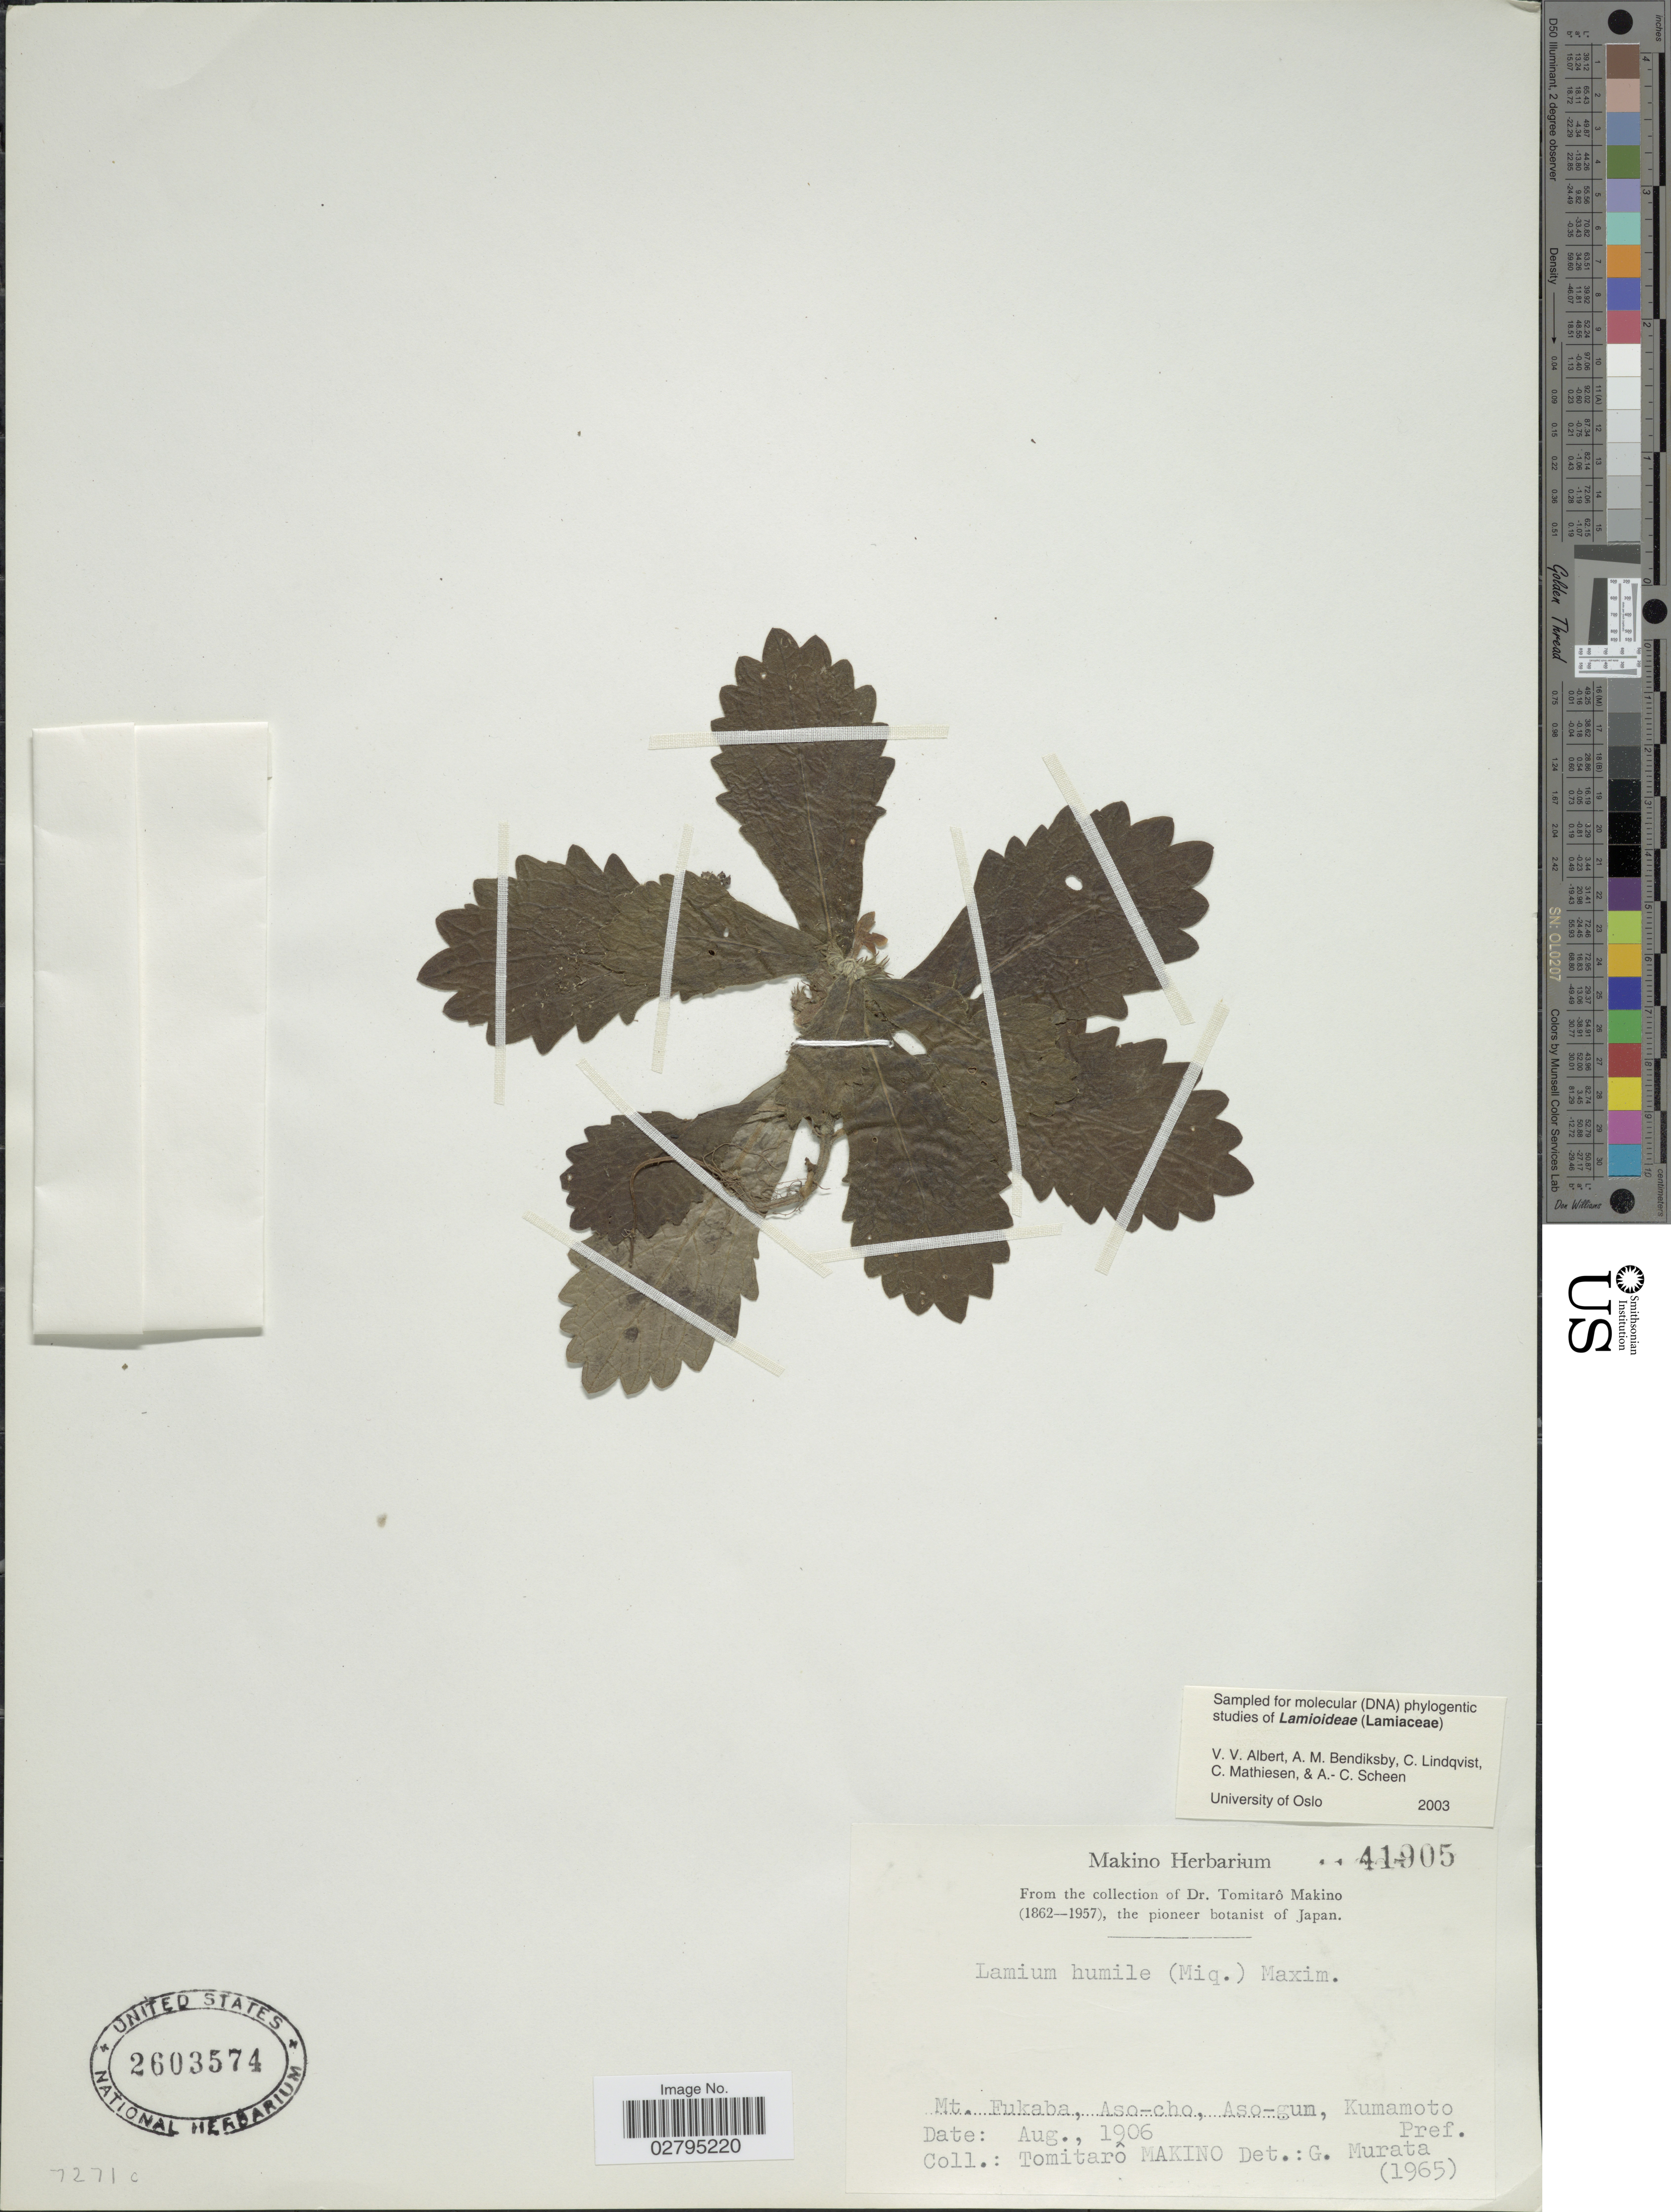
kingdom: Plantae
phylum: Tracheophyta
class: Magnoliopsida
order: Lamiales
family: Lamiaceae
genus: Ajugoides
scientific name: Ajugoides humilis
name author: (Miq.) Makino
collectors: T. Makino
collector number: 41905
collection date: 1906-08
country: Japan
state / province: Kumamoto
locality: Mt. Fukaba, Aso-cho, Aso-gun.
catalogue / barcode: US 2603574